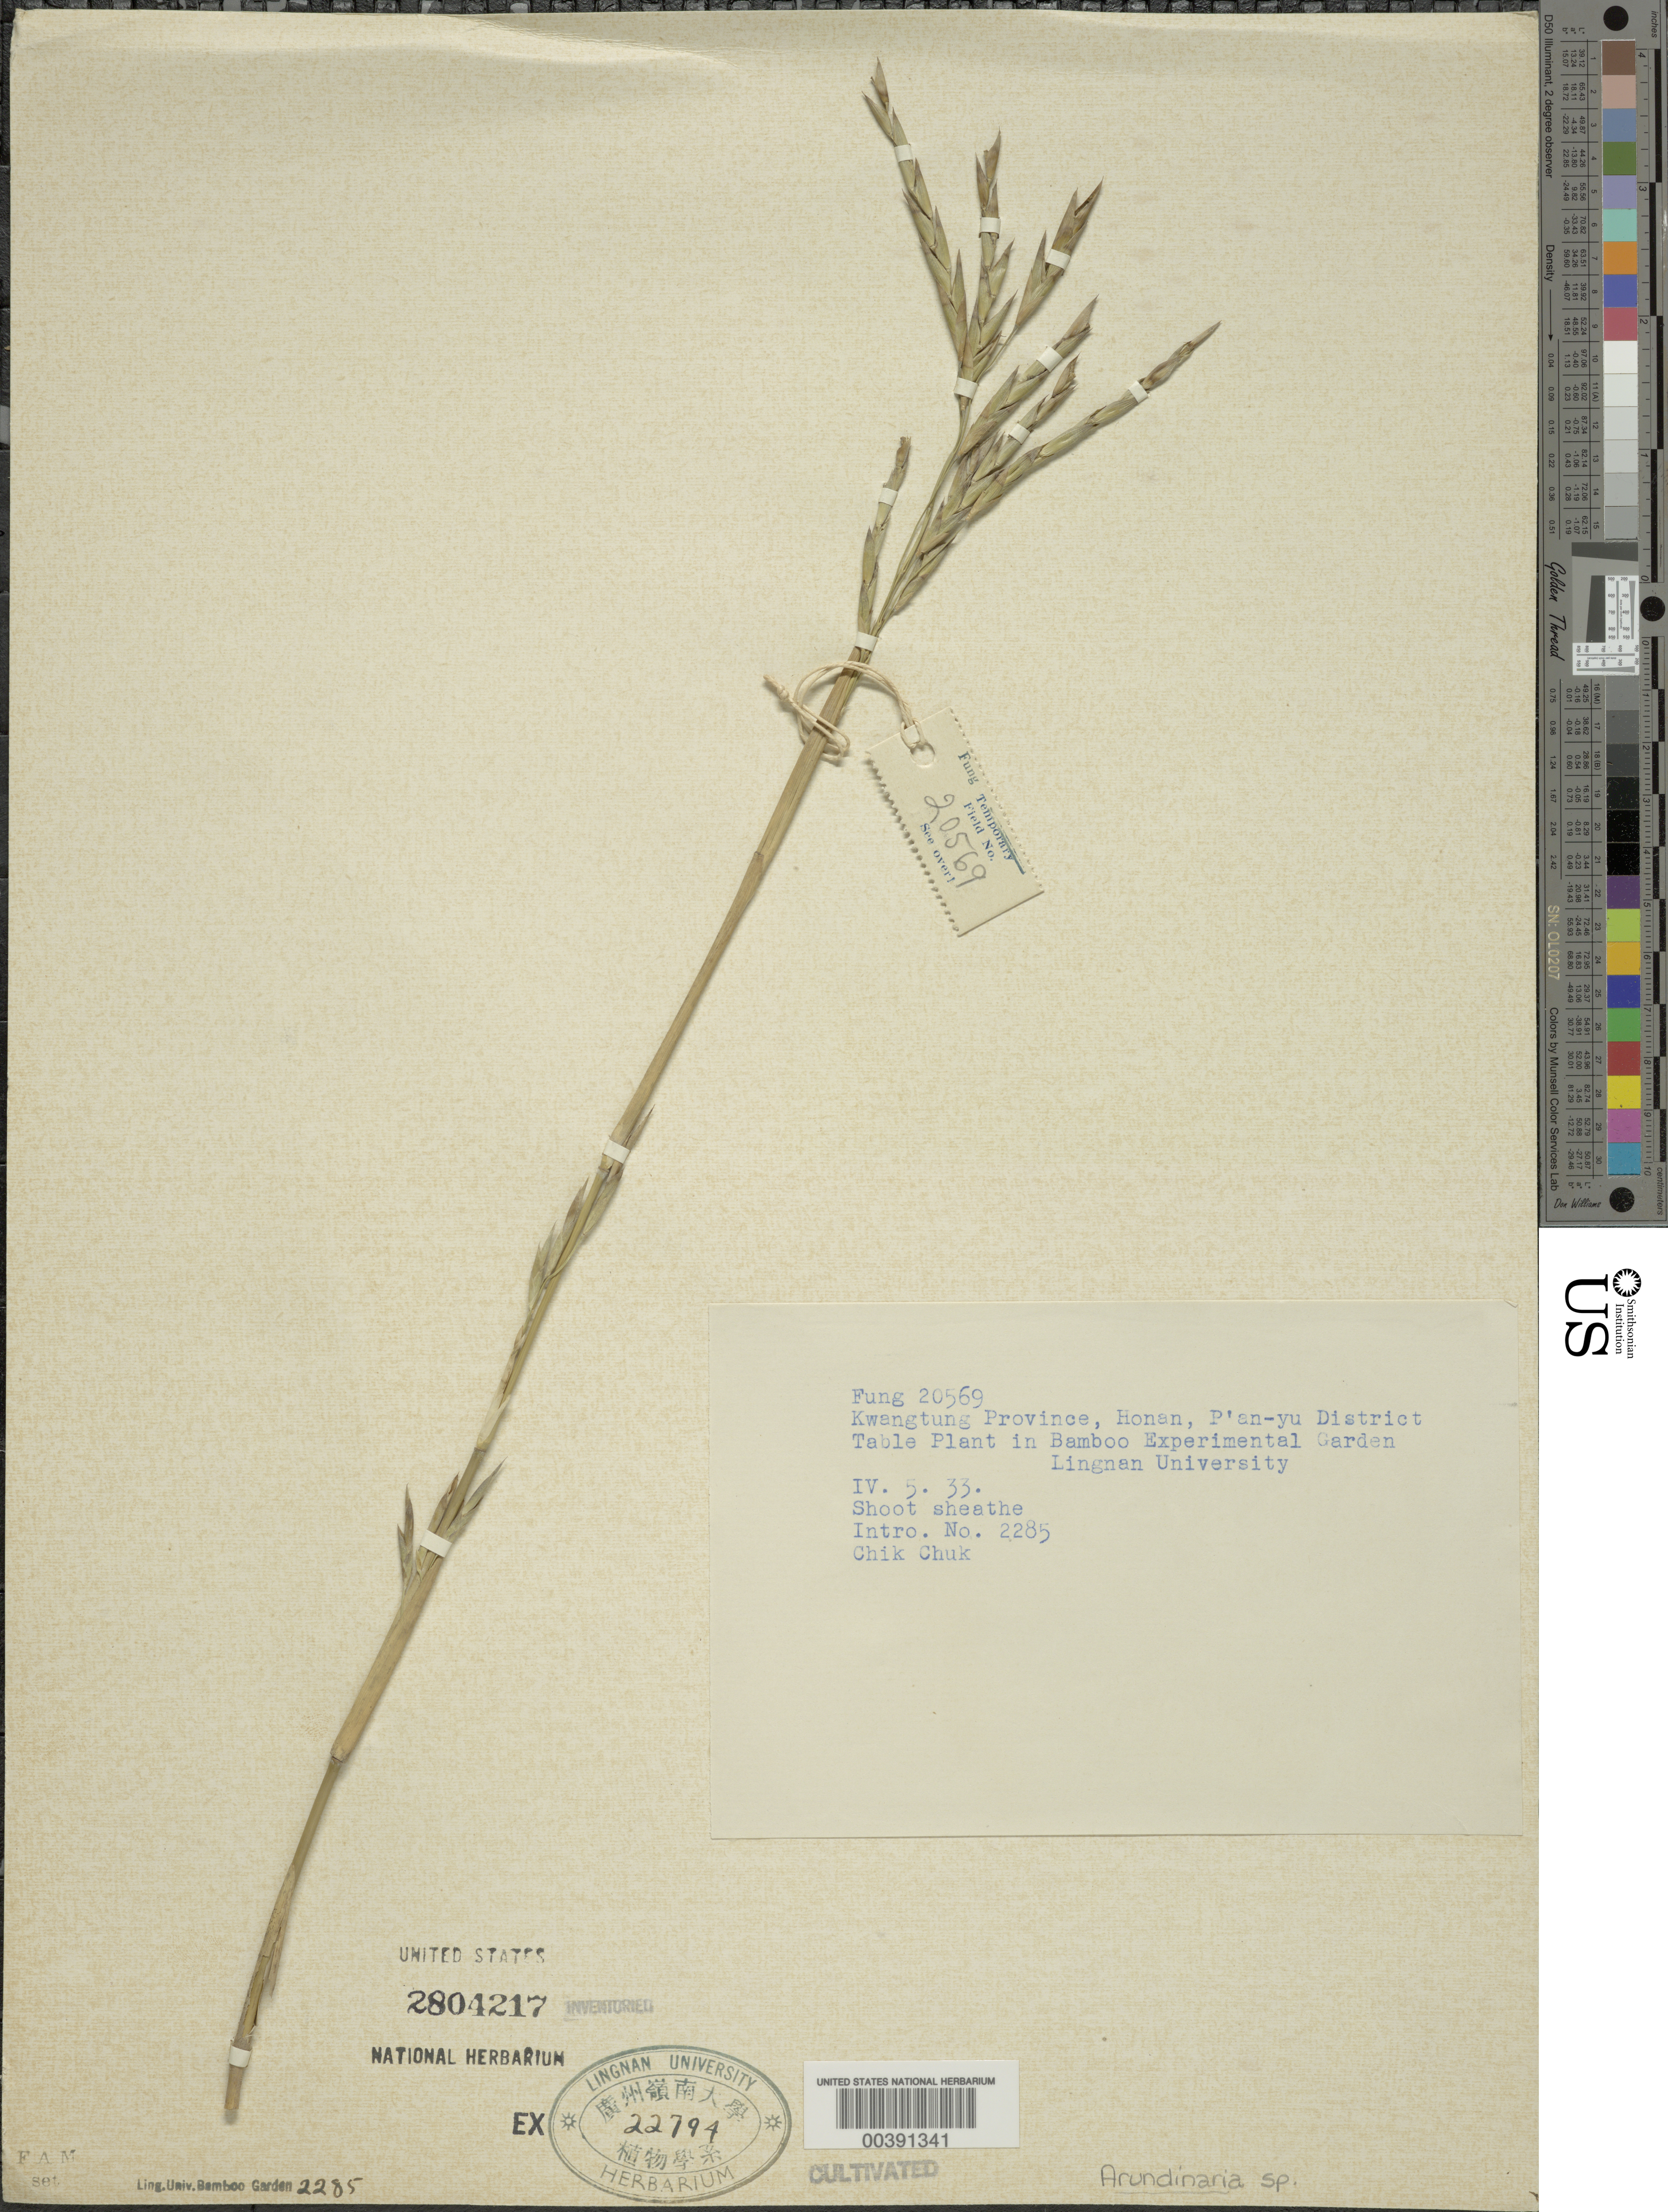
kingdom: Plantae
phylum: Tracheophyta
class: Liliopsida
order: Poales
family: Poaceae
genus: Arundinaria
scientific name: Arundinaria sp.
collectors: H. L. Fung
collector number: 20569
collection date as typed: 05 Apr 1933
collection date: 1933-04-05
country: China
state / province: Guangdong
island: Honam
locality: P'an-yu, lingnan univ. b.g.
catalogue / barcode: US 2804217